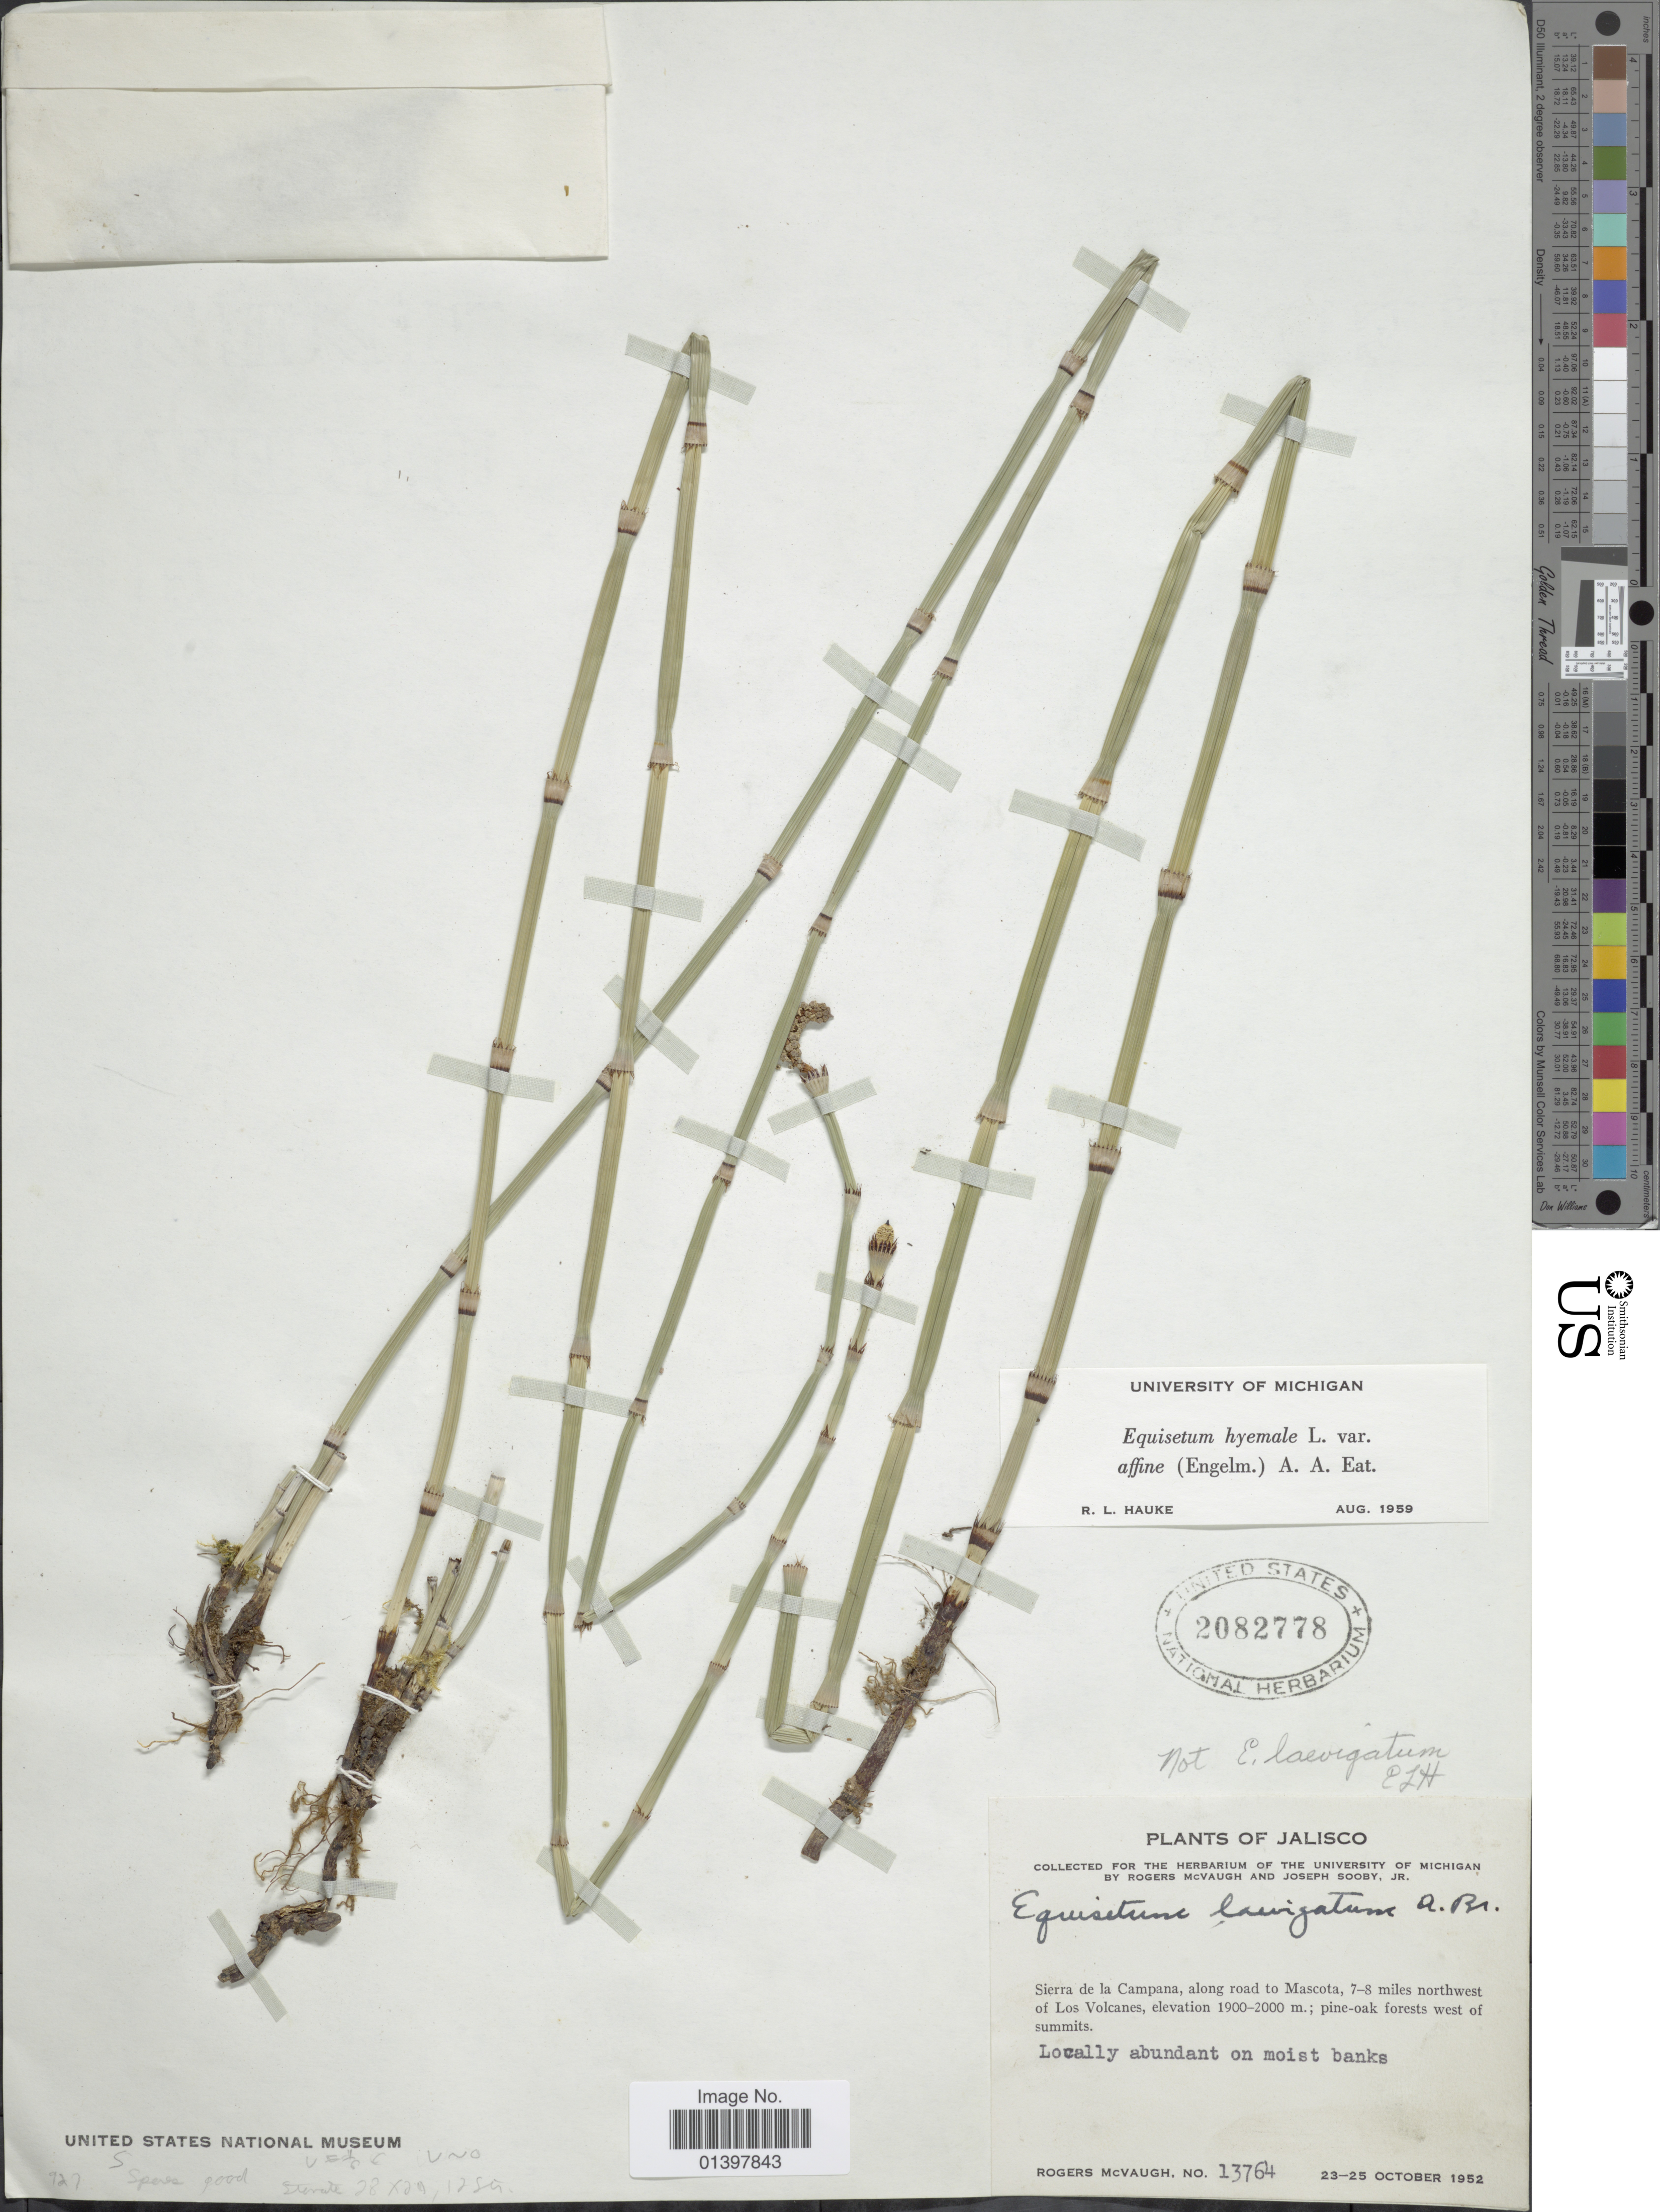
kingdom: Plantae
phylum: Tracheophyta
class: Polypodiopsida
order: Equisetales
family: Equisetaceae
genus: Equisetum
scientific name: Equisetum hyemale var. affine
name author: (Engelm.) A.A. Eaton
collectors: R. McVaugh & J. Sooby Jr.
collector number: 13764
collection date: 1952-10-23/1952-10-25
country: Mexico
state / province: Jalisco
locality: Sierra de la Campana, along road to Mascota, 7-8 miles northwest of Los Volcanes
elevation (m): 1900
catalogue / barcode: US 2082778